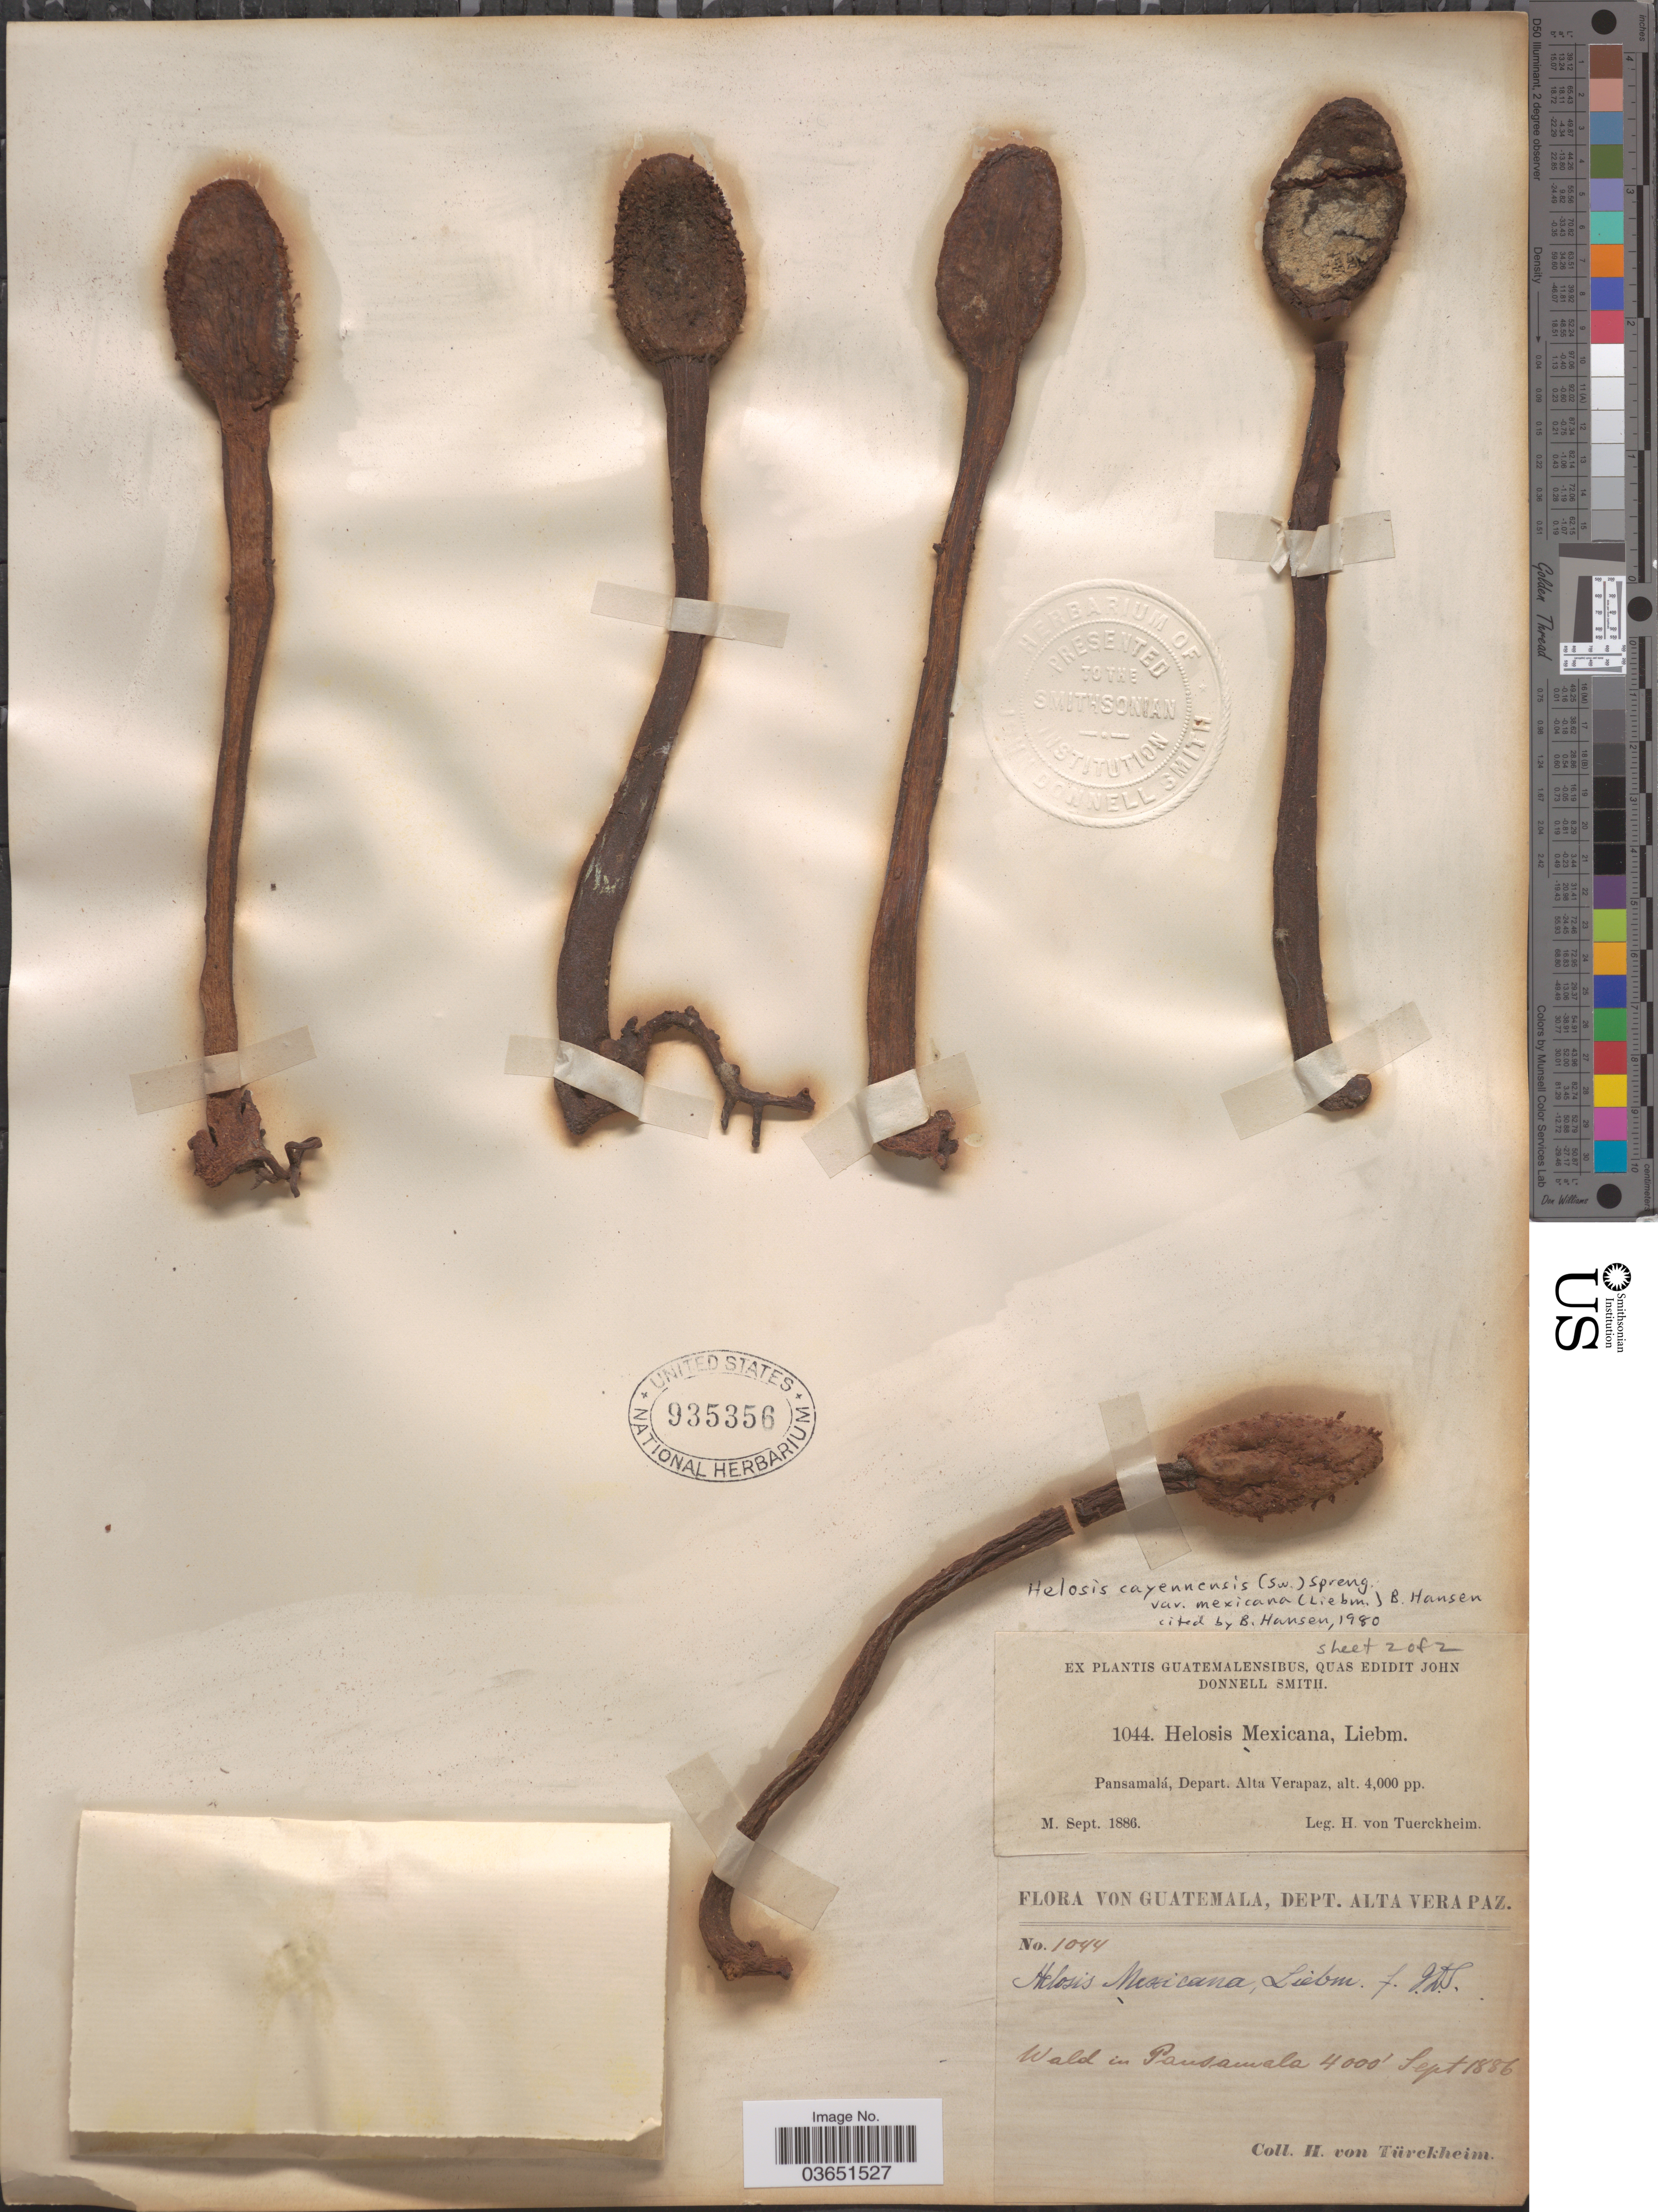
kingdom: Plantae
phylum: Tracheophyta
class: Magnoliopsida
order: Santalales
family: Balanophoraceae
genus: Helosis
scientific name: Helosis cayanensis var. mexicana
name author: (Liebm.) B. Hansen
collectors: H. von Türckheim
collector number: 1044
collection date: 1886-09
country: Guatemala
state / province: Alta Verapaz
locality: Pansamalá, Depart. Alta Verapaz.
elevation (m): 1219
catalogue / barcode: US 935356